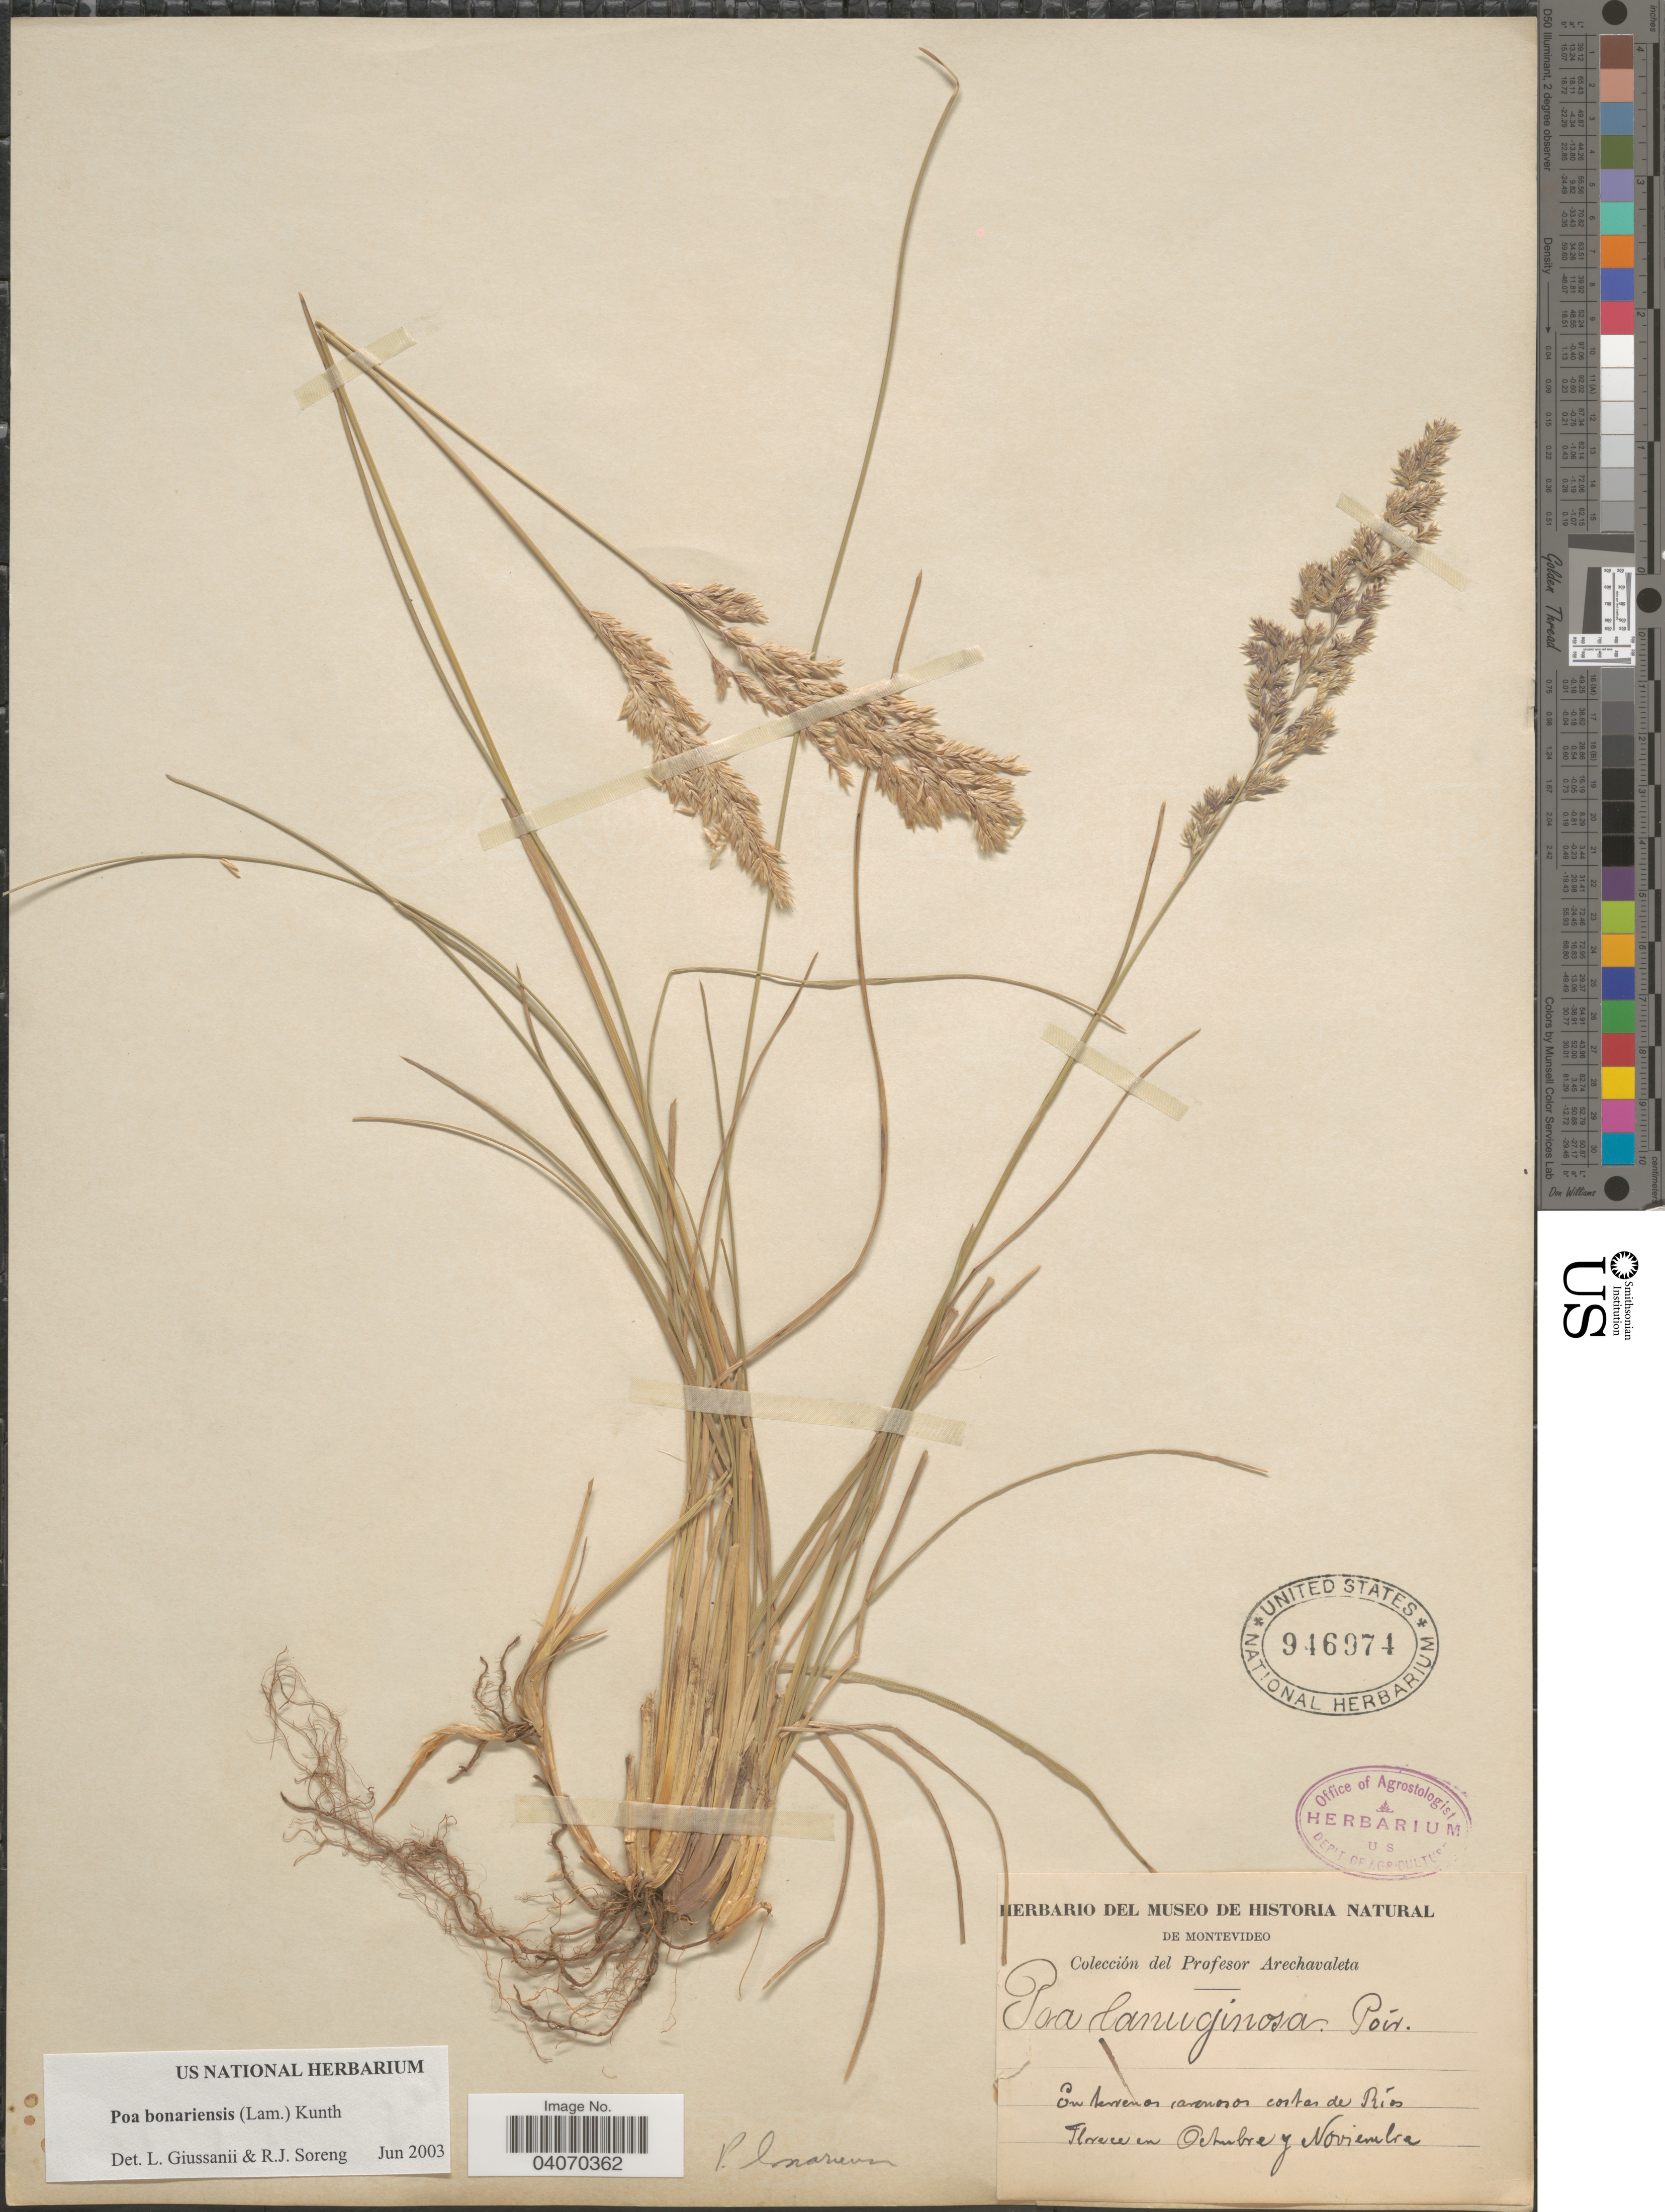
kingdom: Plantae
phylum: Tracheophyta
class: Liliopsida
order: Poales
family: Poaceae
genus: Poa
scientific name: Poa bonariensis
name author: (Lam.) Kunth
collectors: Arechavaleta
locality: En terrenos ravenosos costas de Ríos.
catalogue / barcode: US 946974